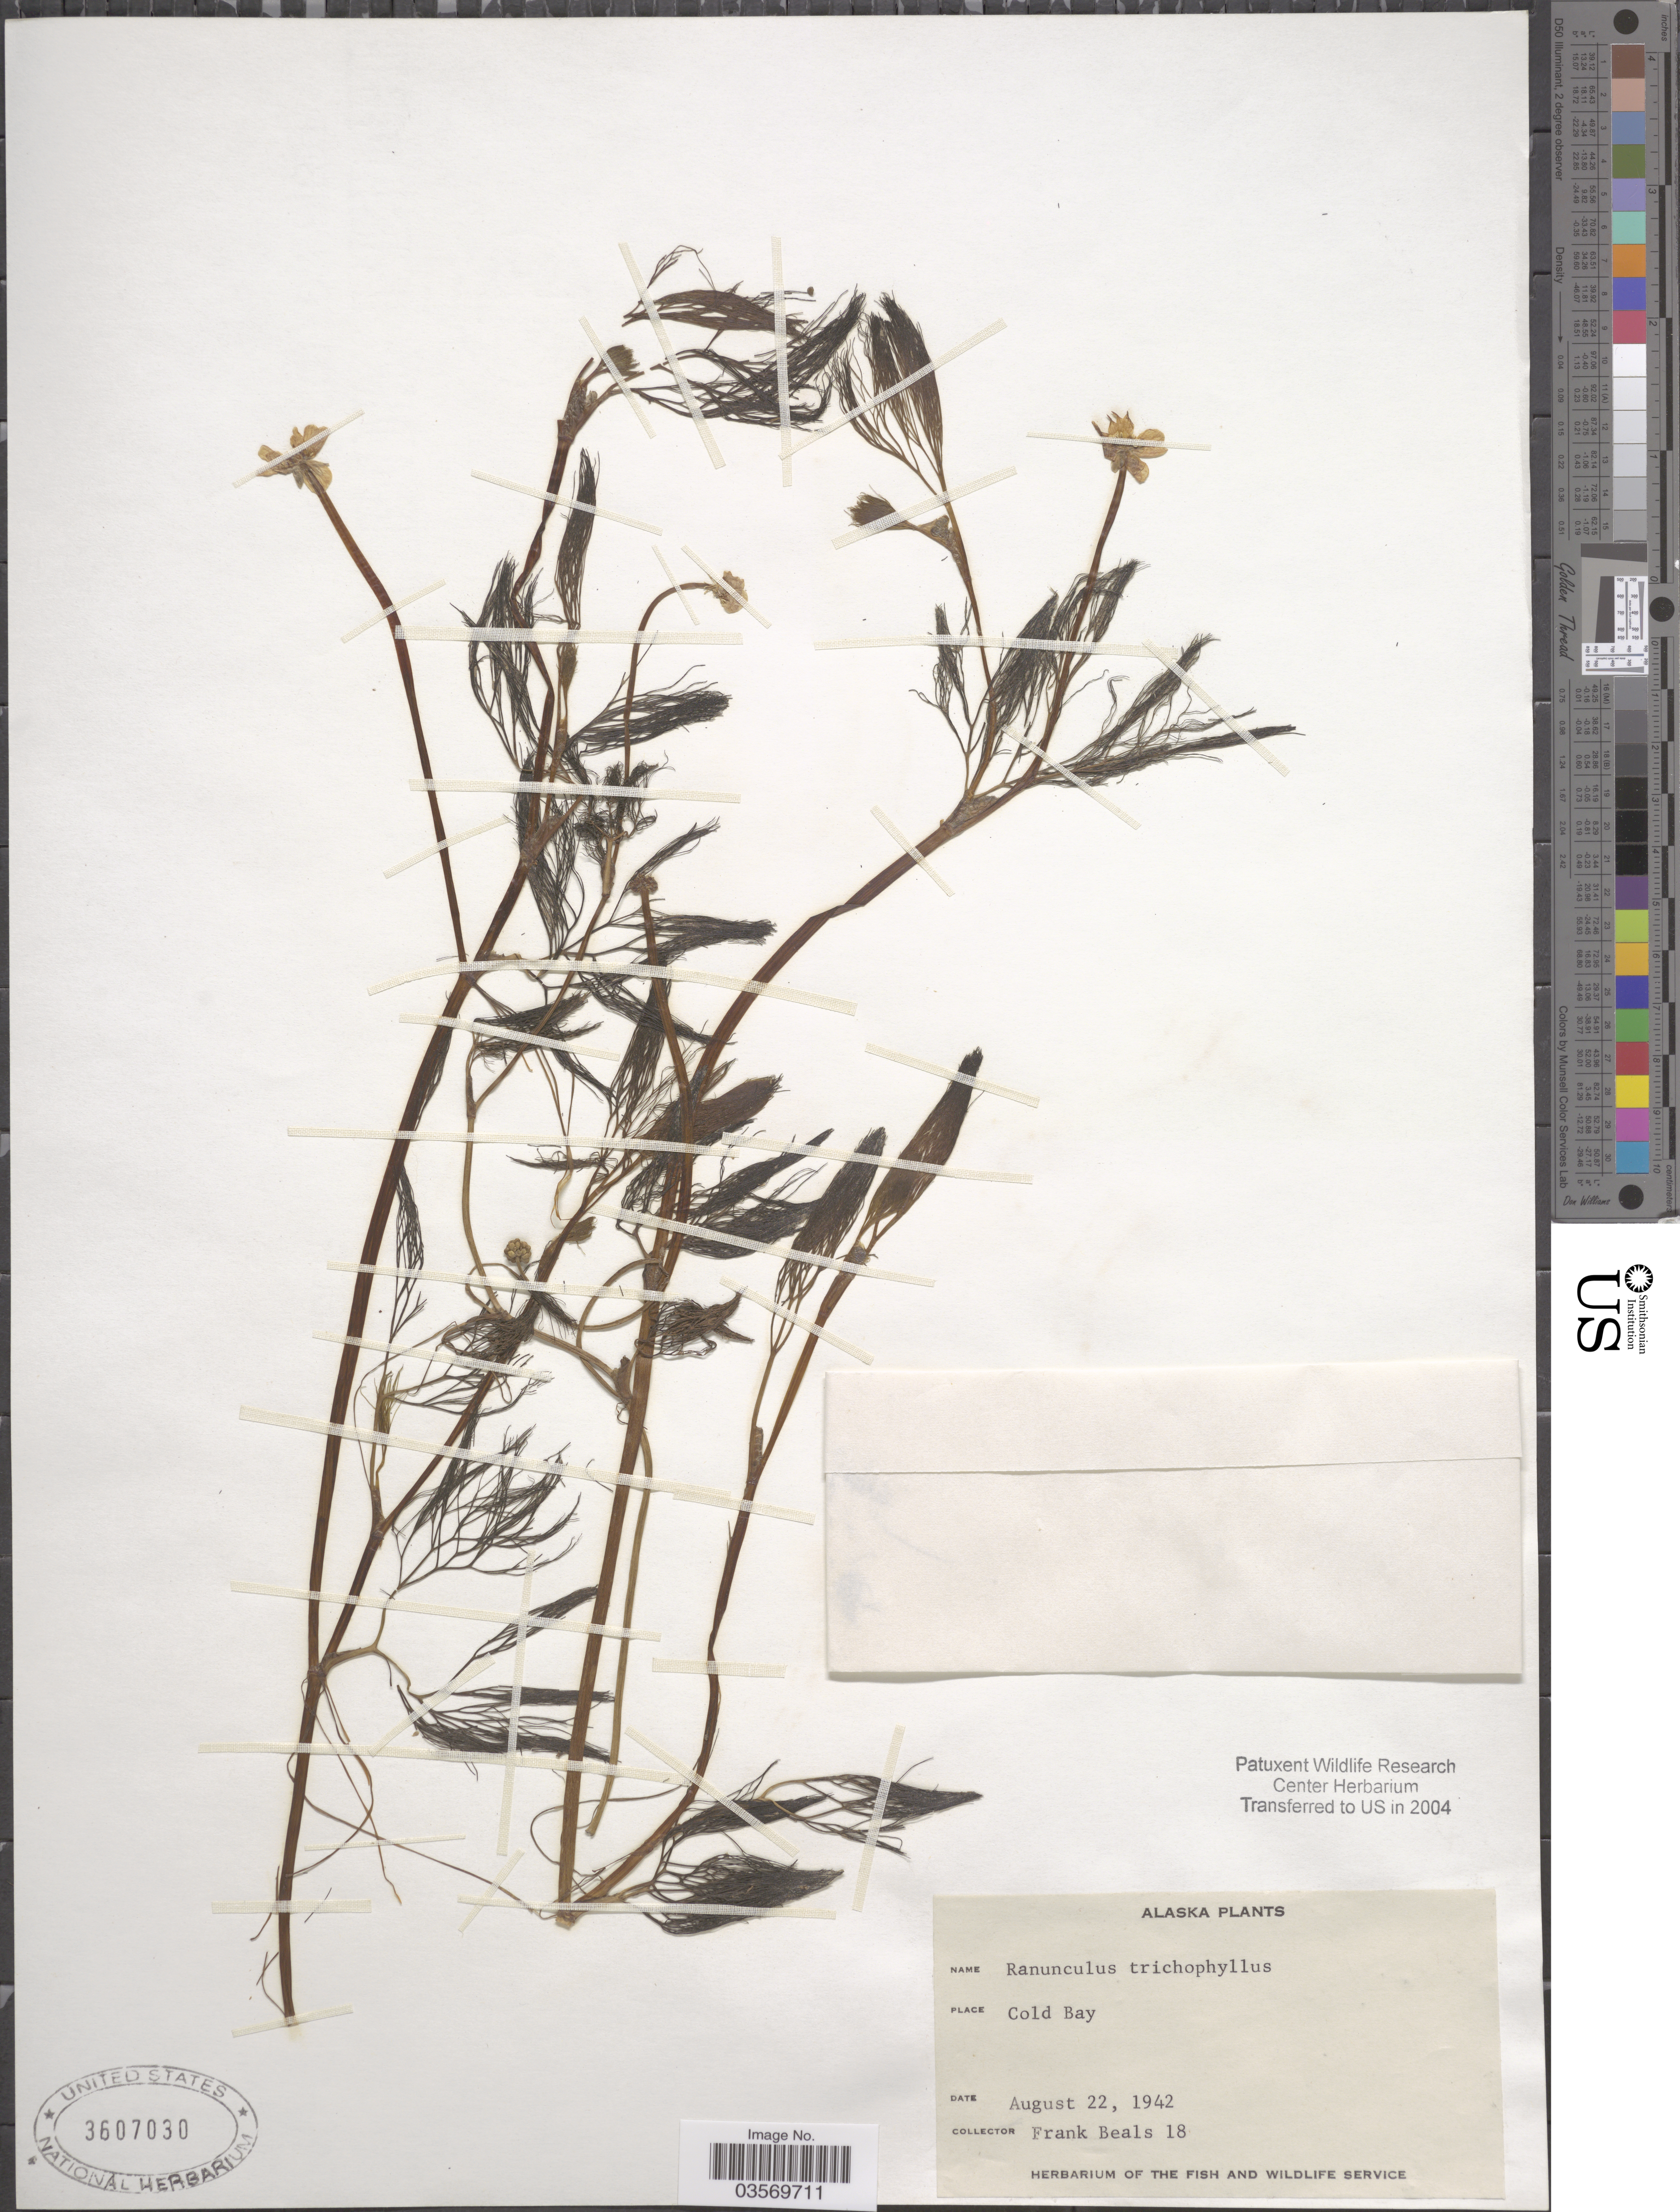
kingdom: Plantae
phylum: Tracheophyta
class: Magnoliopsida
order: Ranunculales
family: Ranunculaceae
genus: Ranunculus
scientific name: Ranunculus trichophyllus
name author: Chaix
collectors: F. Beals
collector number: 18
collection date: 1942-08-22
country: United States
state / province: Alaska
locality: Cold Bay.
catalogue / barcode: US 3607030